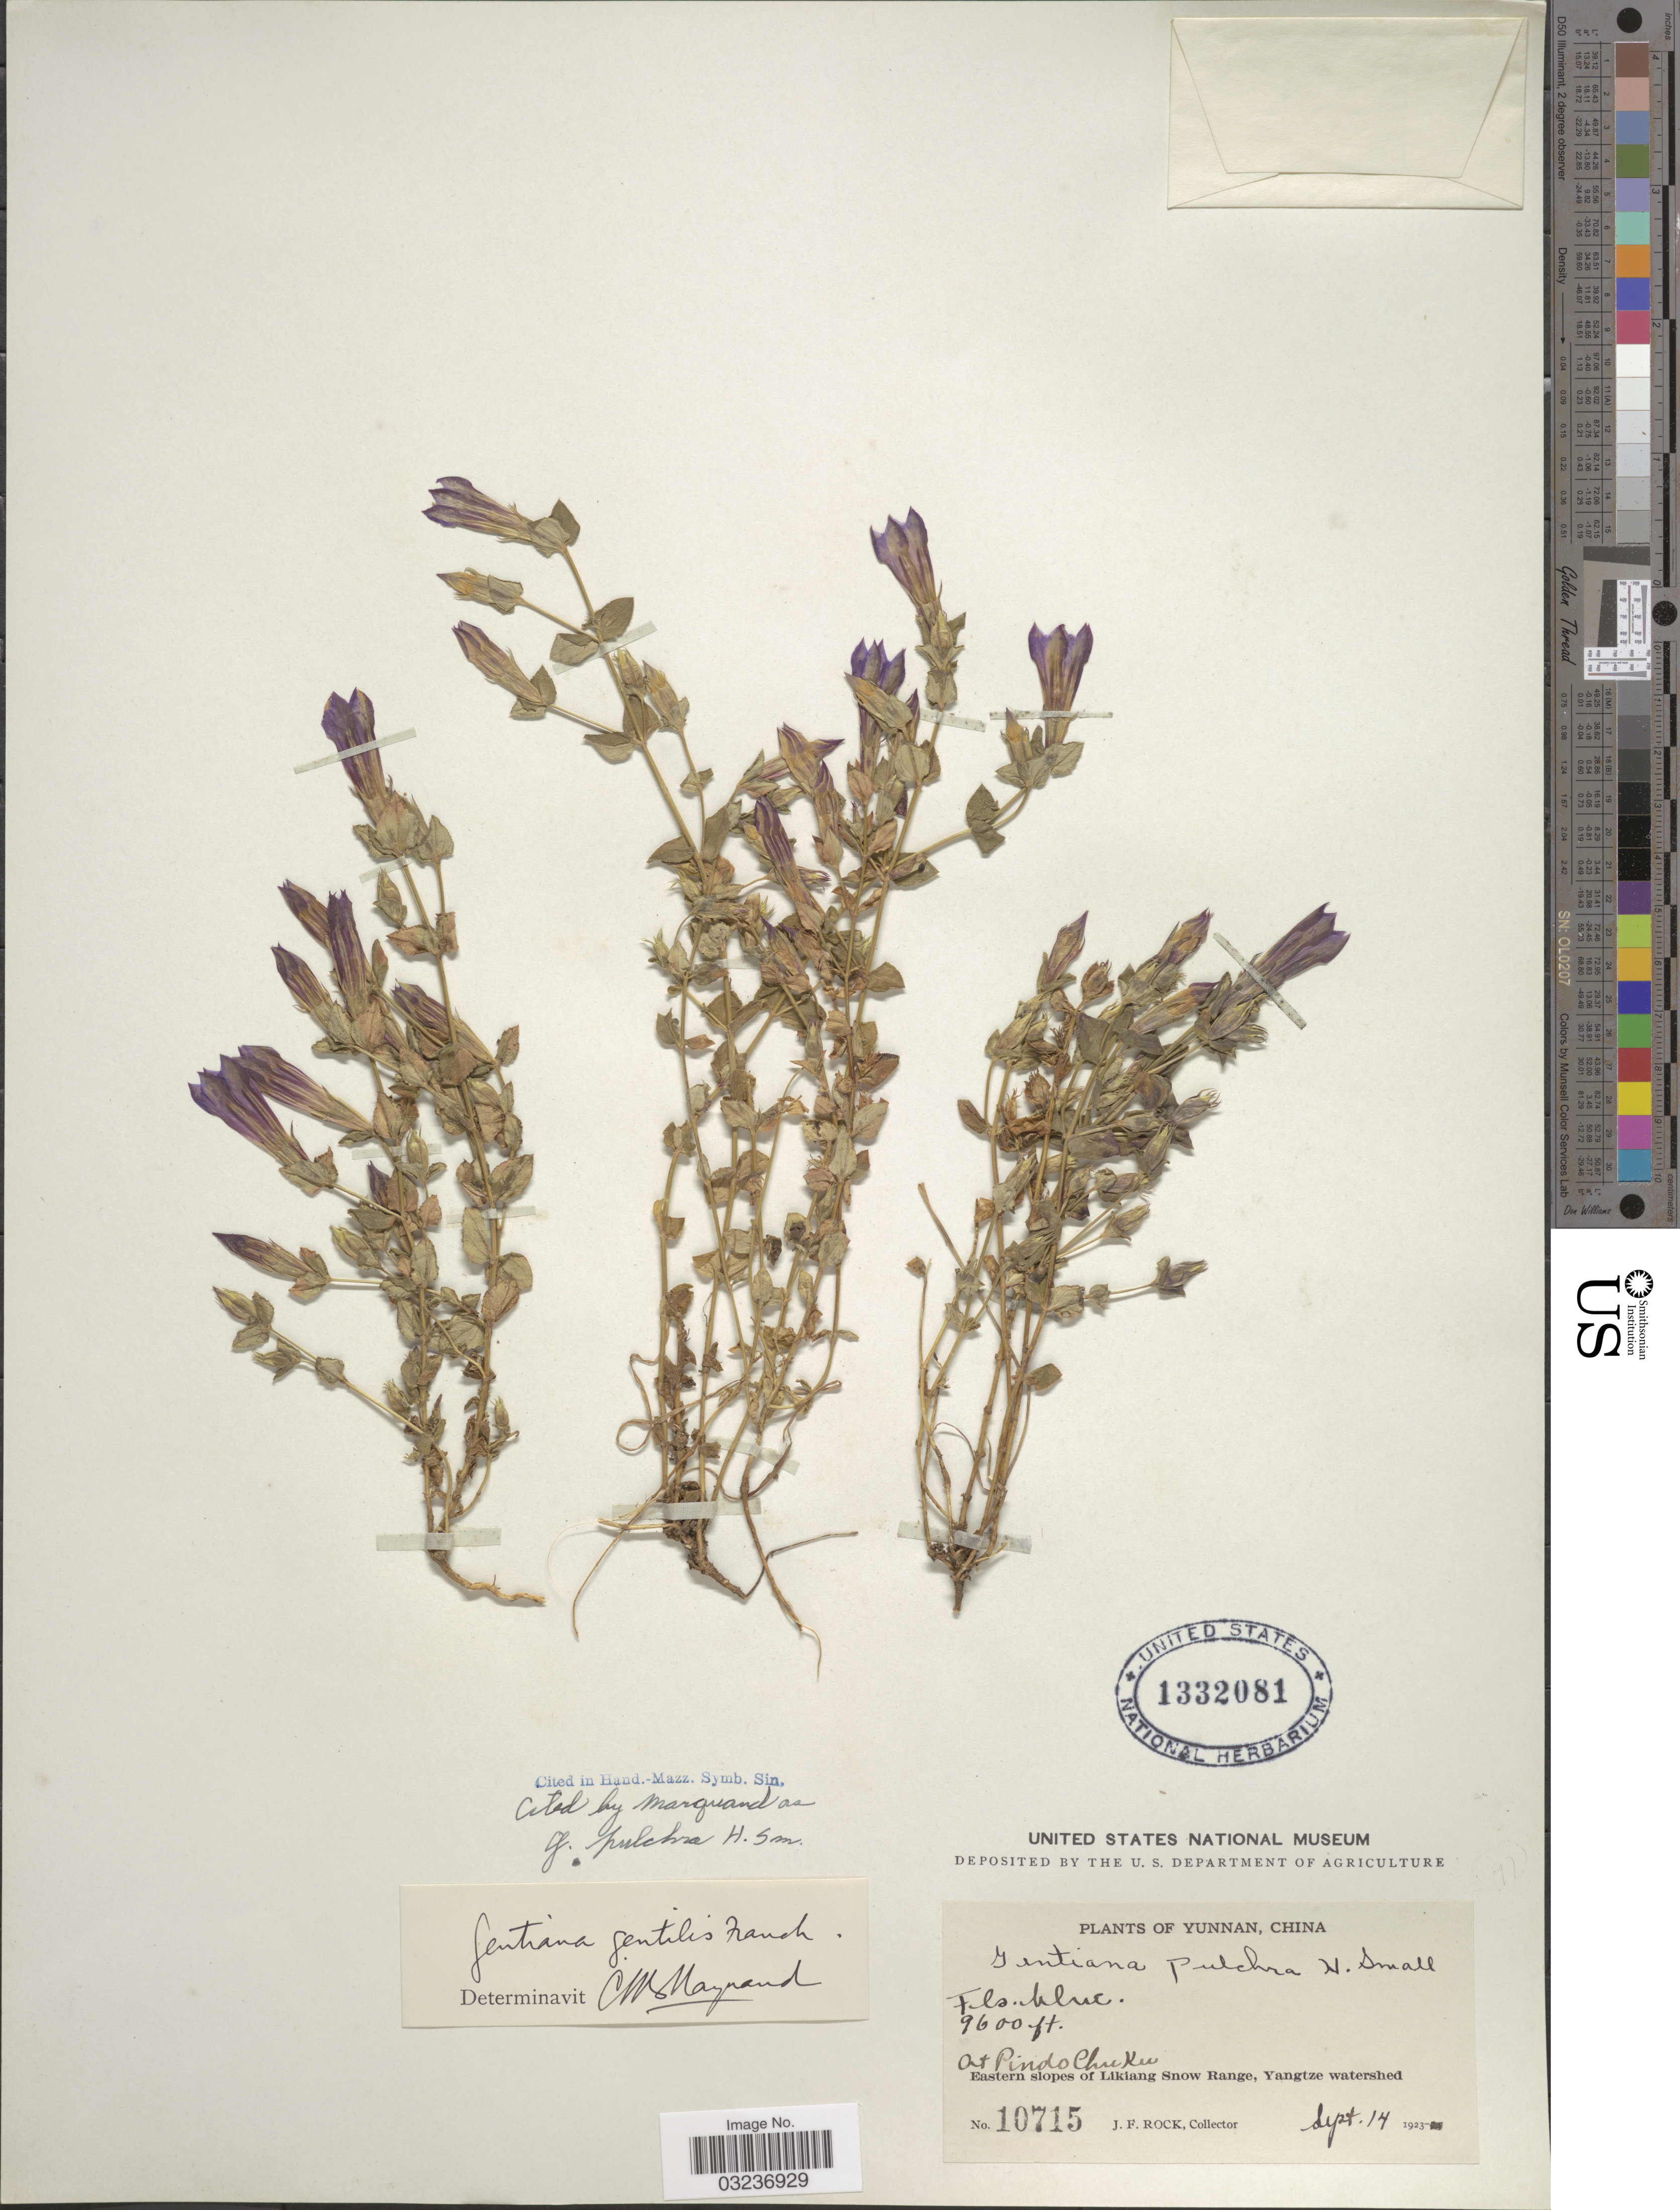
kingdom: Plantae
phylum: Tracheophyta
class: Magnoliopsida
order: Gentianales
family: Gentianaceae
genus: Gentiana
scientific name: Gentiana pulchra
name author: Harry Sm.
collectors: J. Rock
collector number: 10715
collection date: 1923-09-14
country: China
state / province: Yunnan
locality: At Pindo ChuKu, Eastern slopes of Likiang Snow Rang, Yangtze watershed.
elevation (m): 2926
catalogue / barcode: US 1332081